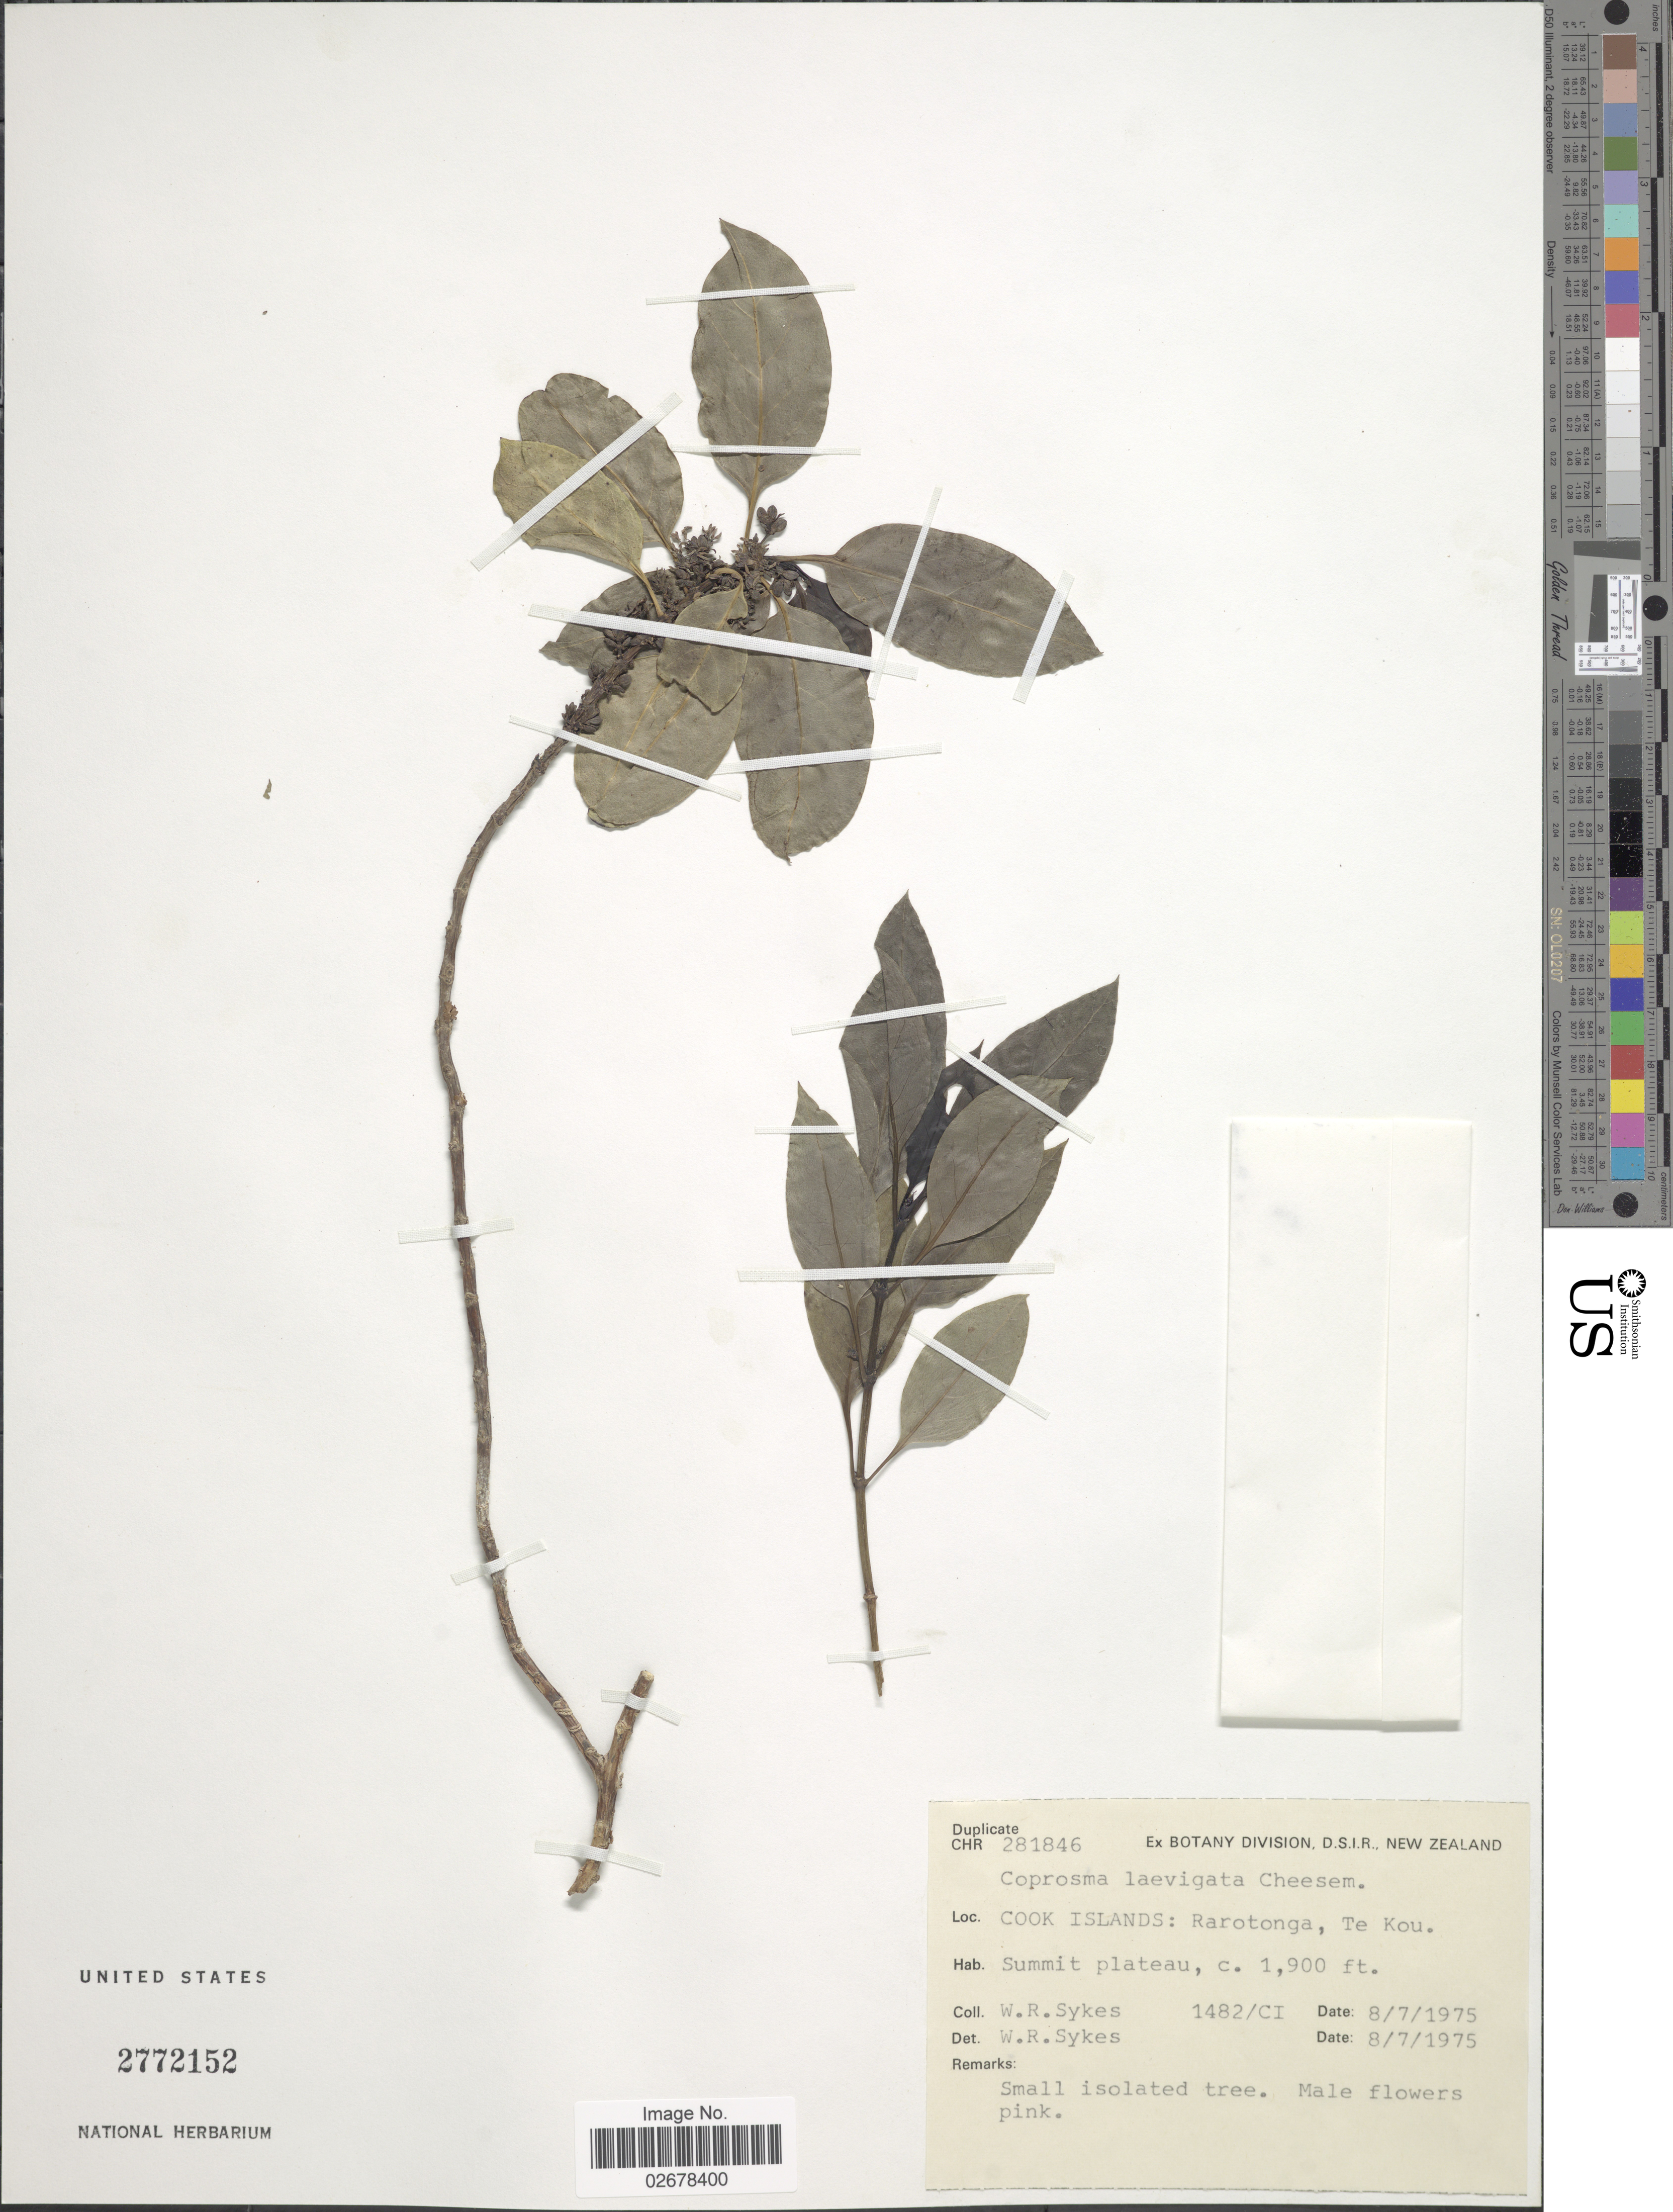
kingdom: Plantae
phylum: Tracheophyta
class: Magnoliopsida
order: Gentianales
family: Rubiaceae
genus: Coprosma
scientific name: Coprosma laevigata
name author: Cheeseman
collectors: W. R. Sykes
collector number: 1482/CI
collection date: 1975-07-08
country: Cook Islands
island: Rarotonga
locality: Rarotonga, Te Kou, Summit plateau.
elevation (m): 579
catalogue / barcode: US 2772152